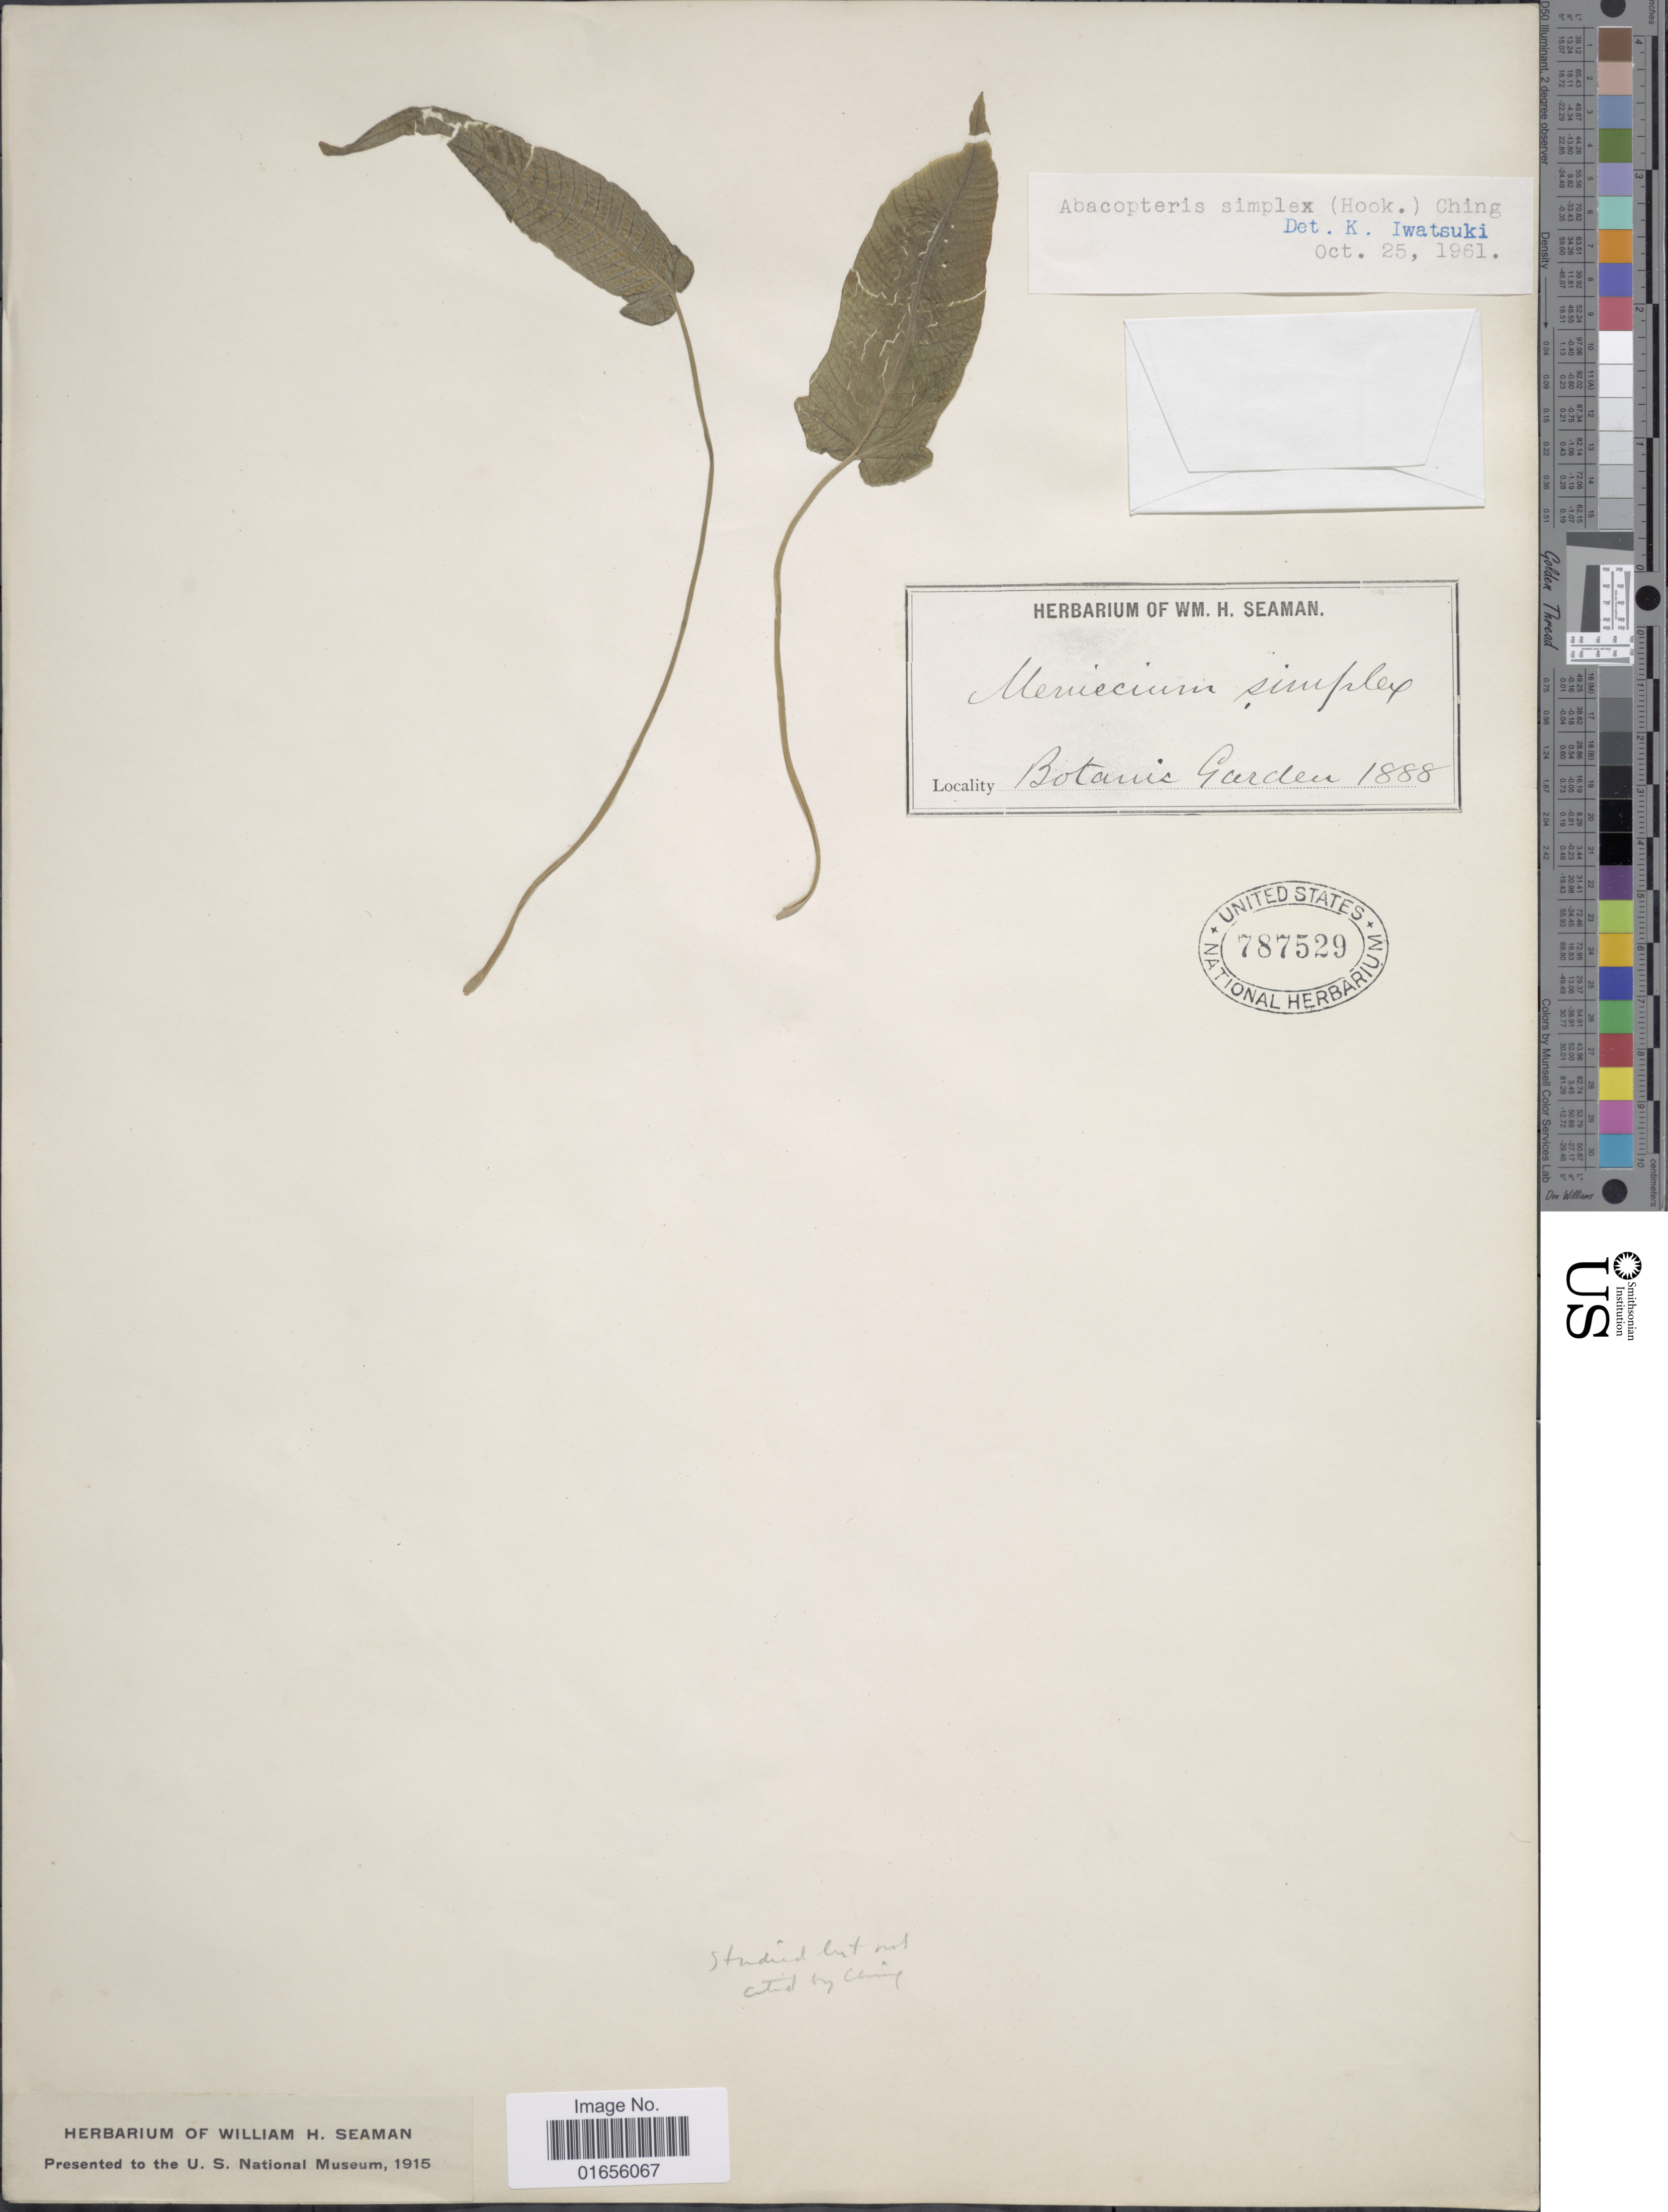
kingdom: Plantae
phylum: Tracheophyta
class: Polypodiopsida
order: Polypodiales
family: Thelypteridaceae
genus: Pronephrium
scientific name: Pronephrium triphyllum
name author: (Sw.) Holttum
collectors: ex herb. Seaman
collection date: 1888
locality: Botanic Garden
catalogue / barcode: US 787529